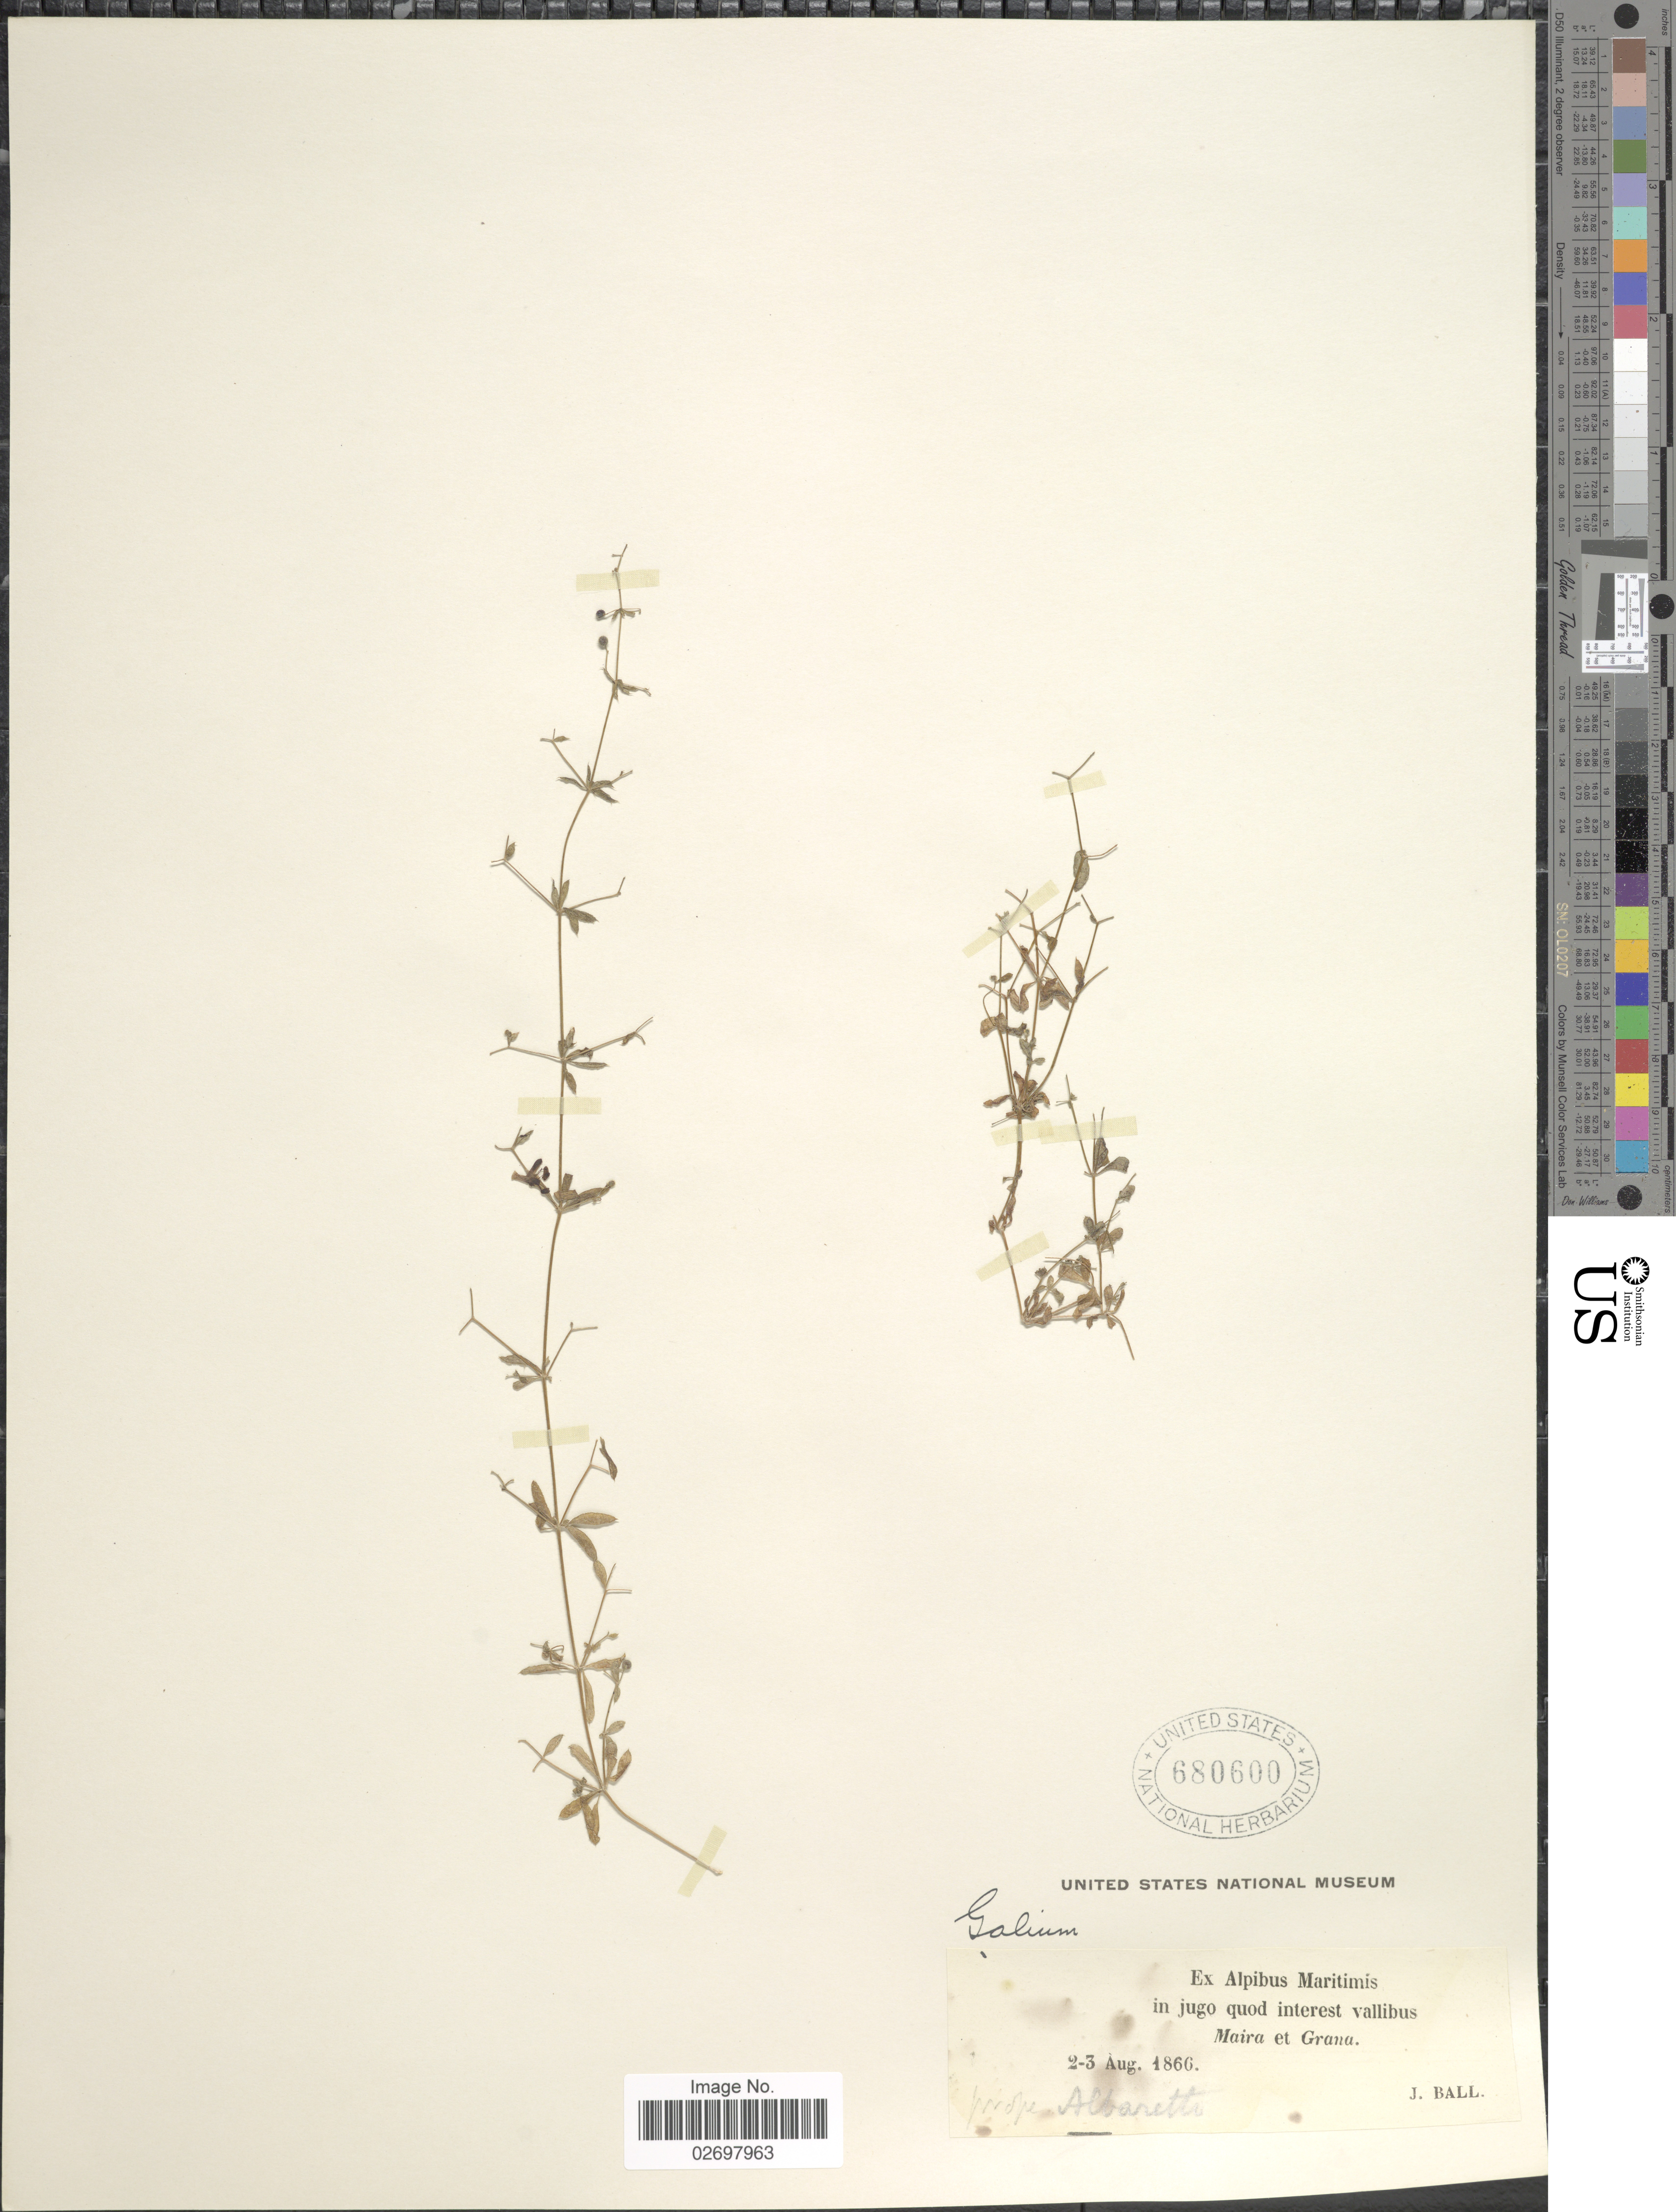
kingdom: Plantae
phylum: Tracheophyta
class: Magnoliopsida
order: Gentianales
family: Rubiaceae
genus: Galium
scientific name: Galium sp.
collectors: J. Ball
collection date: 1866-08-02/1866-08-03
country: France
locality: Ex Alpibus Maritimis in jugo quod interest vallibus, Maira et Grana, prope Albarette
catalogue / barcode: US 680600